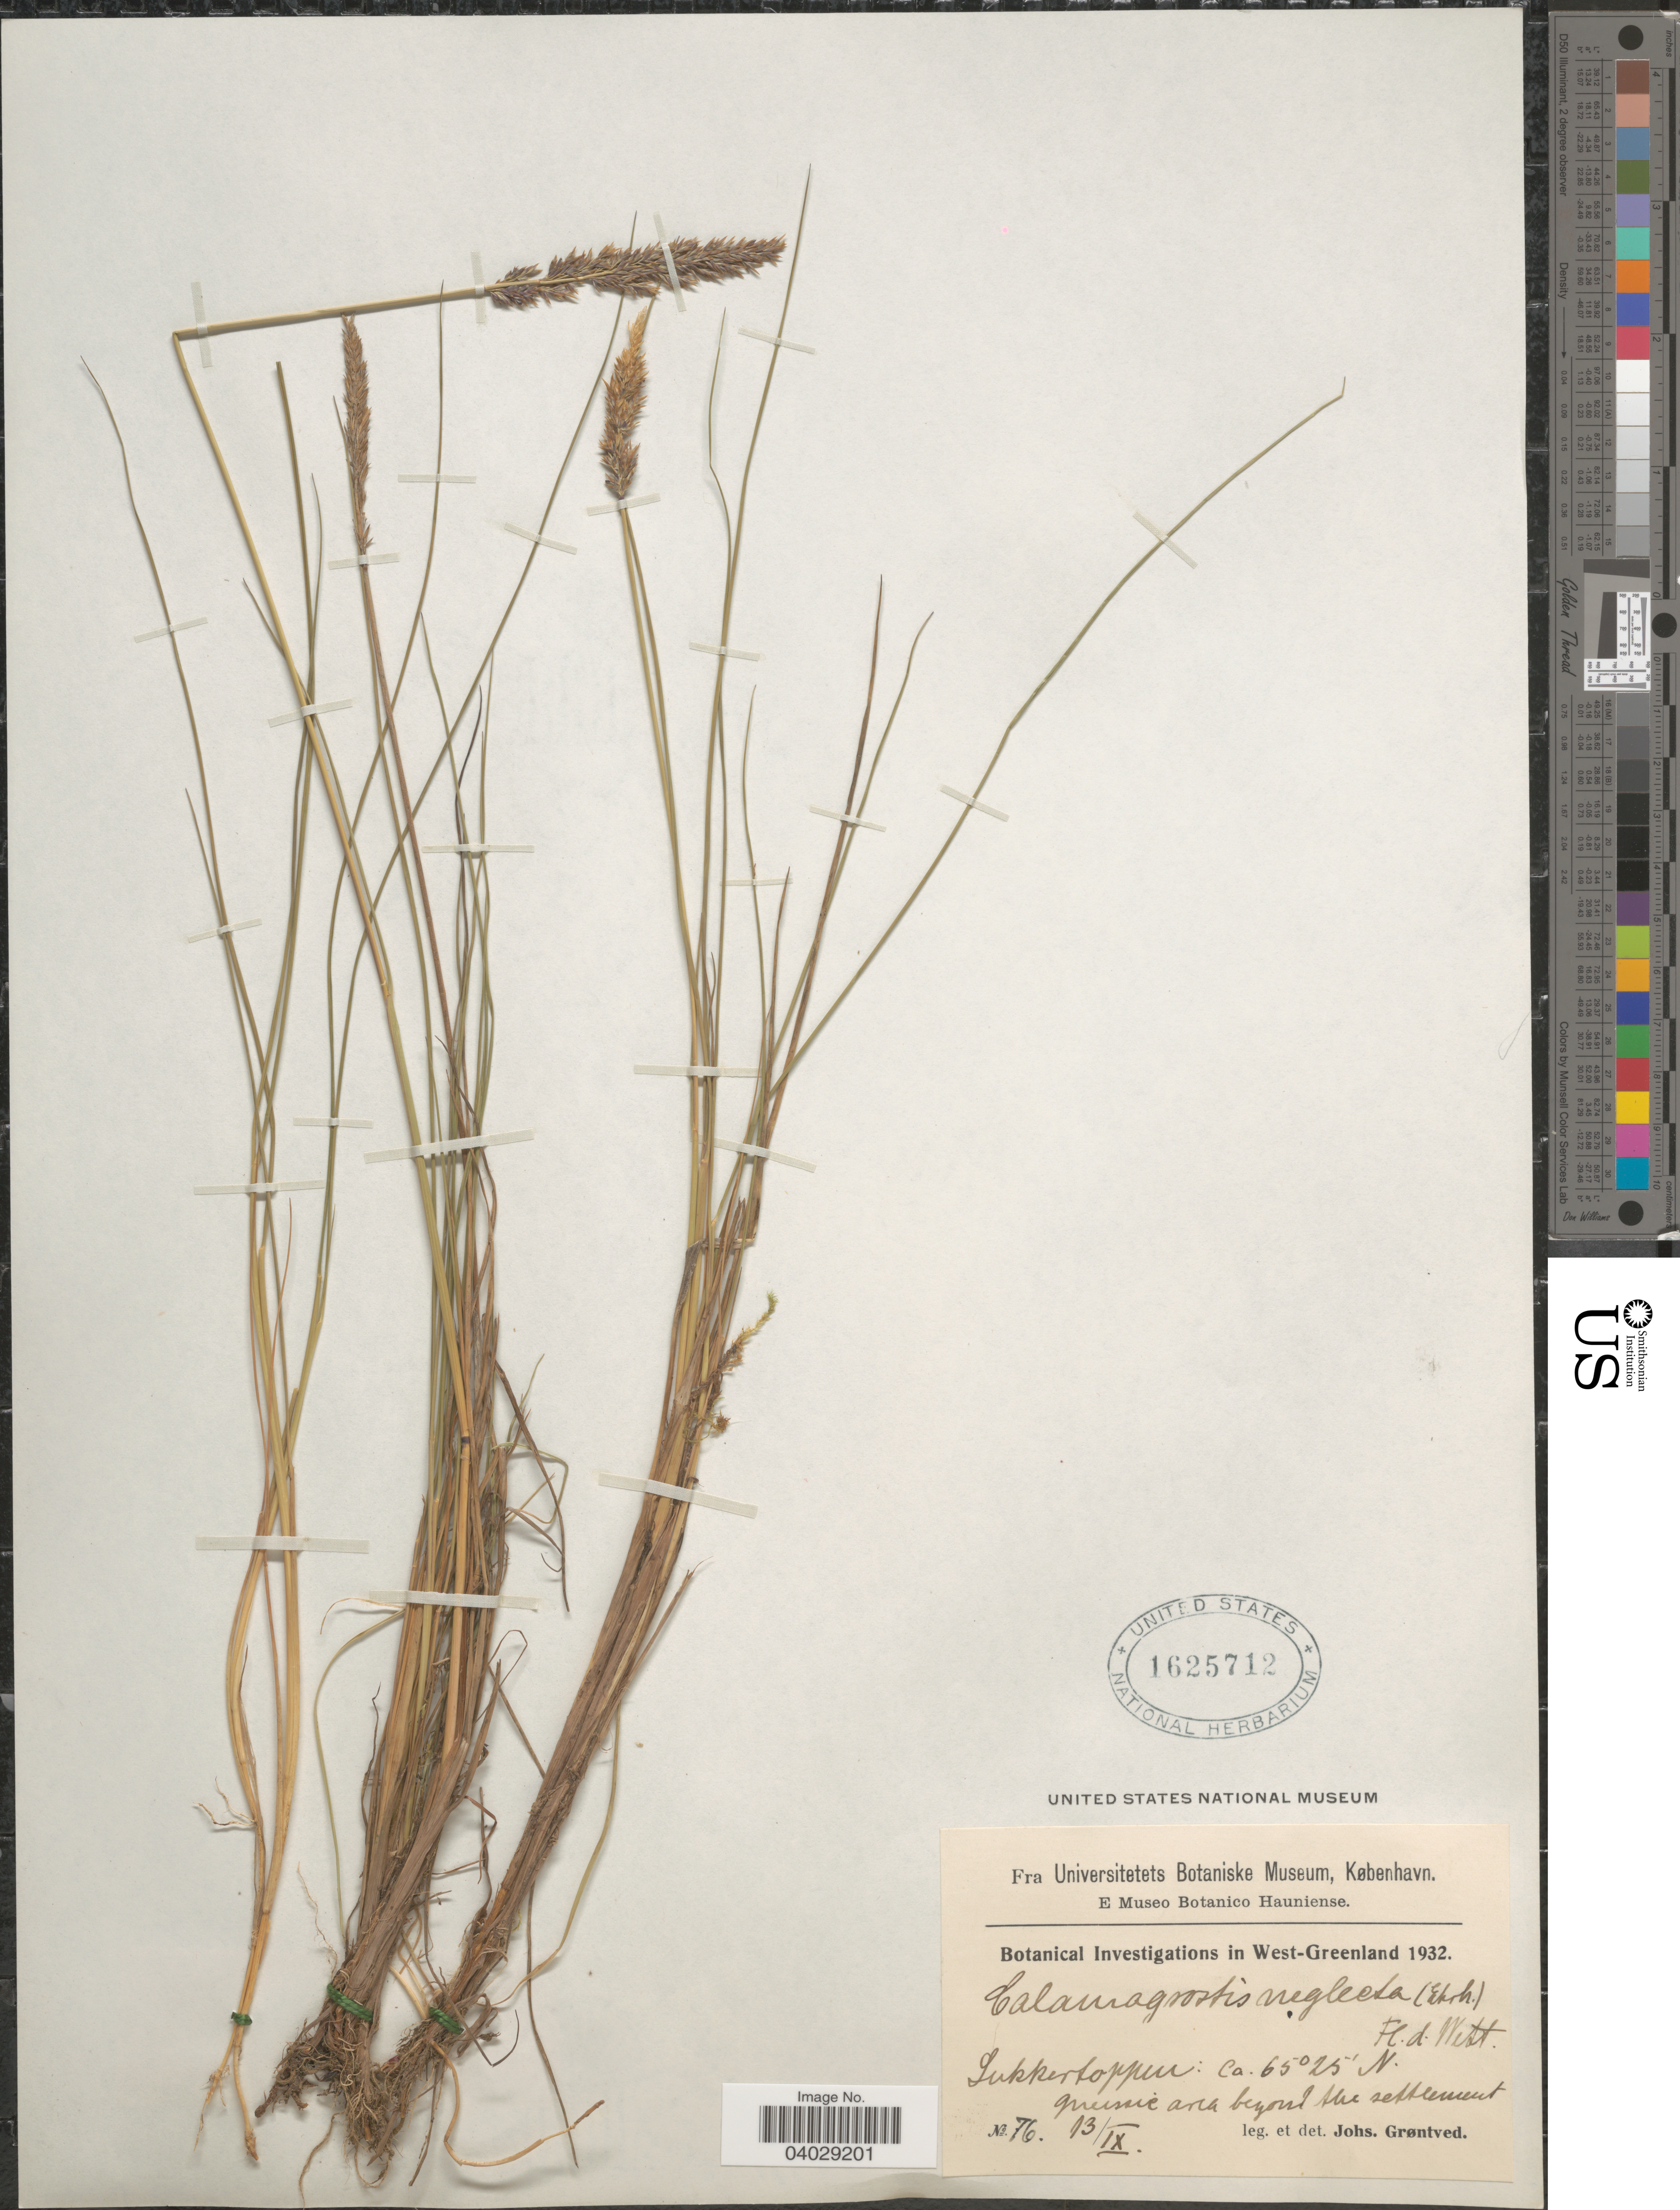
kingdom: Plantae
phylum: Tracheophyta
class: Liliopsida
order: Poales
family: Poaceae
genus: Calamagrostis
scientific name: Calamagrostis neglecta (Ehrh.) Gaertner et al.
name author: (Ehrhart) G. Gaertn. et al.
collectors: J. Grøntved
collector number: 76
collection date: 1932-09-13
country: Greenland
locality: In West-Greenland. Sukkertoppen: gneissic area beyond the settlement.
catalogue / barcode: US 1625712